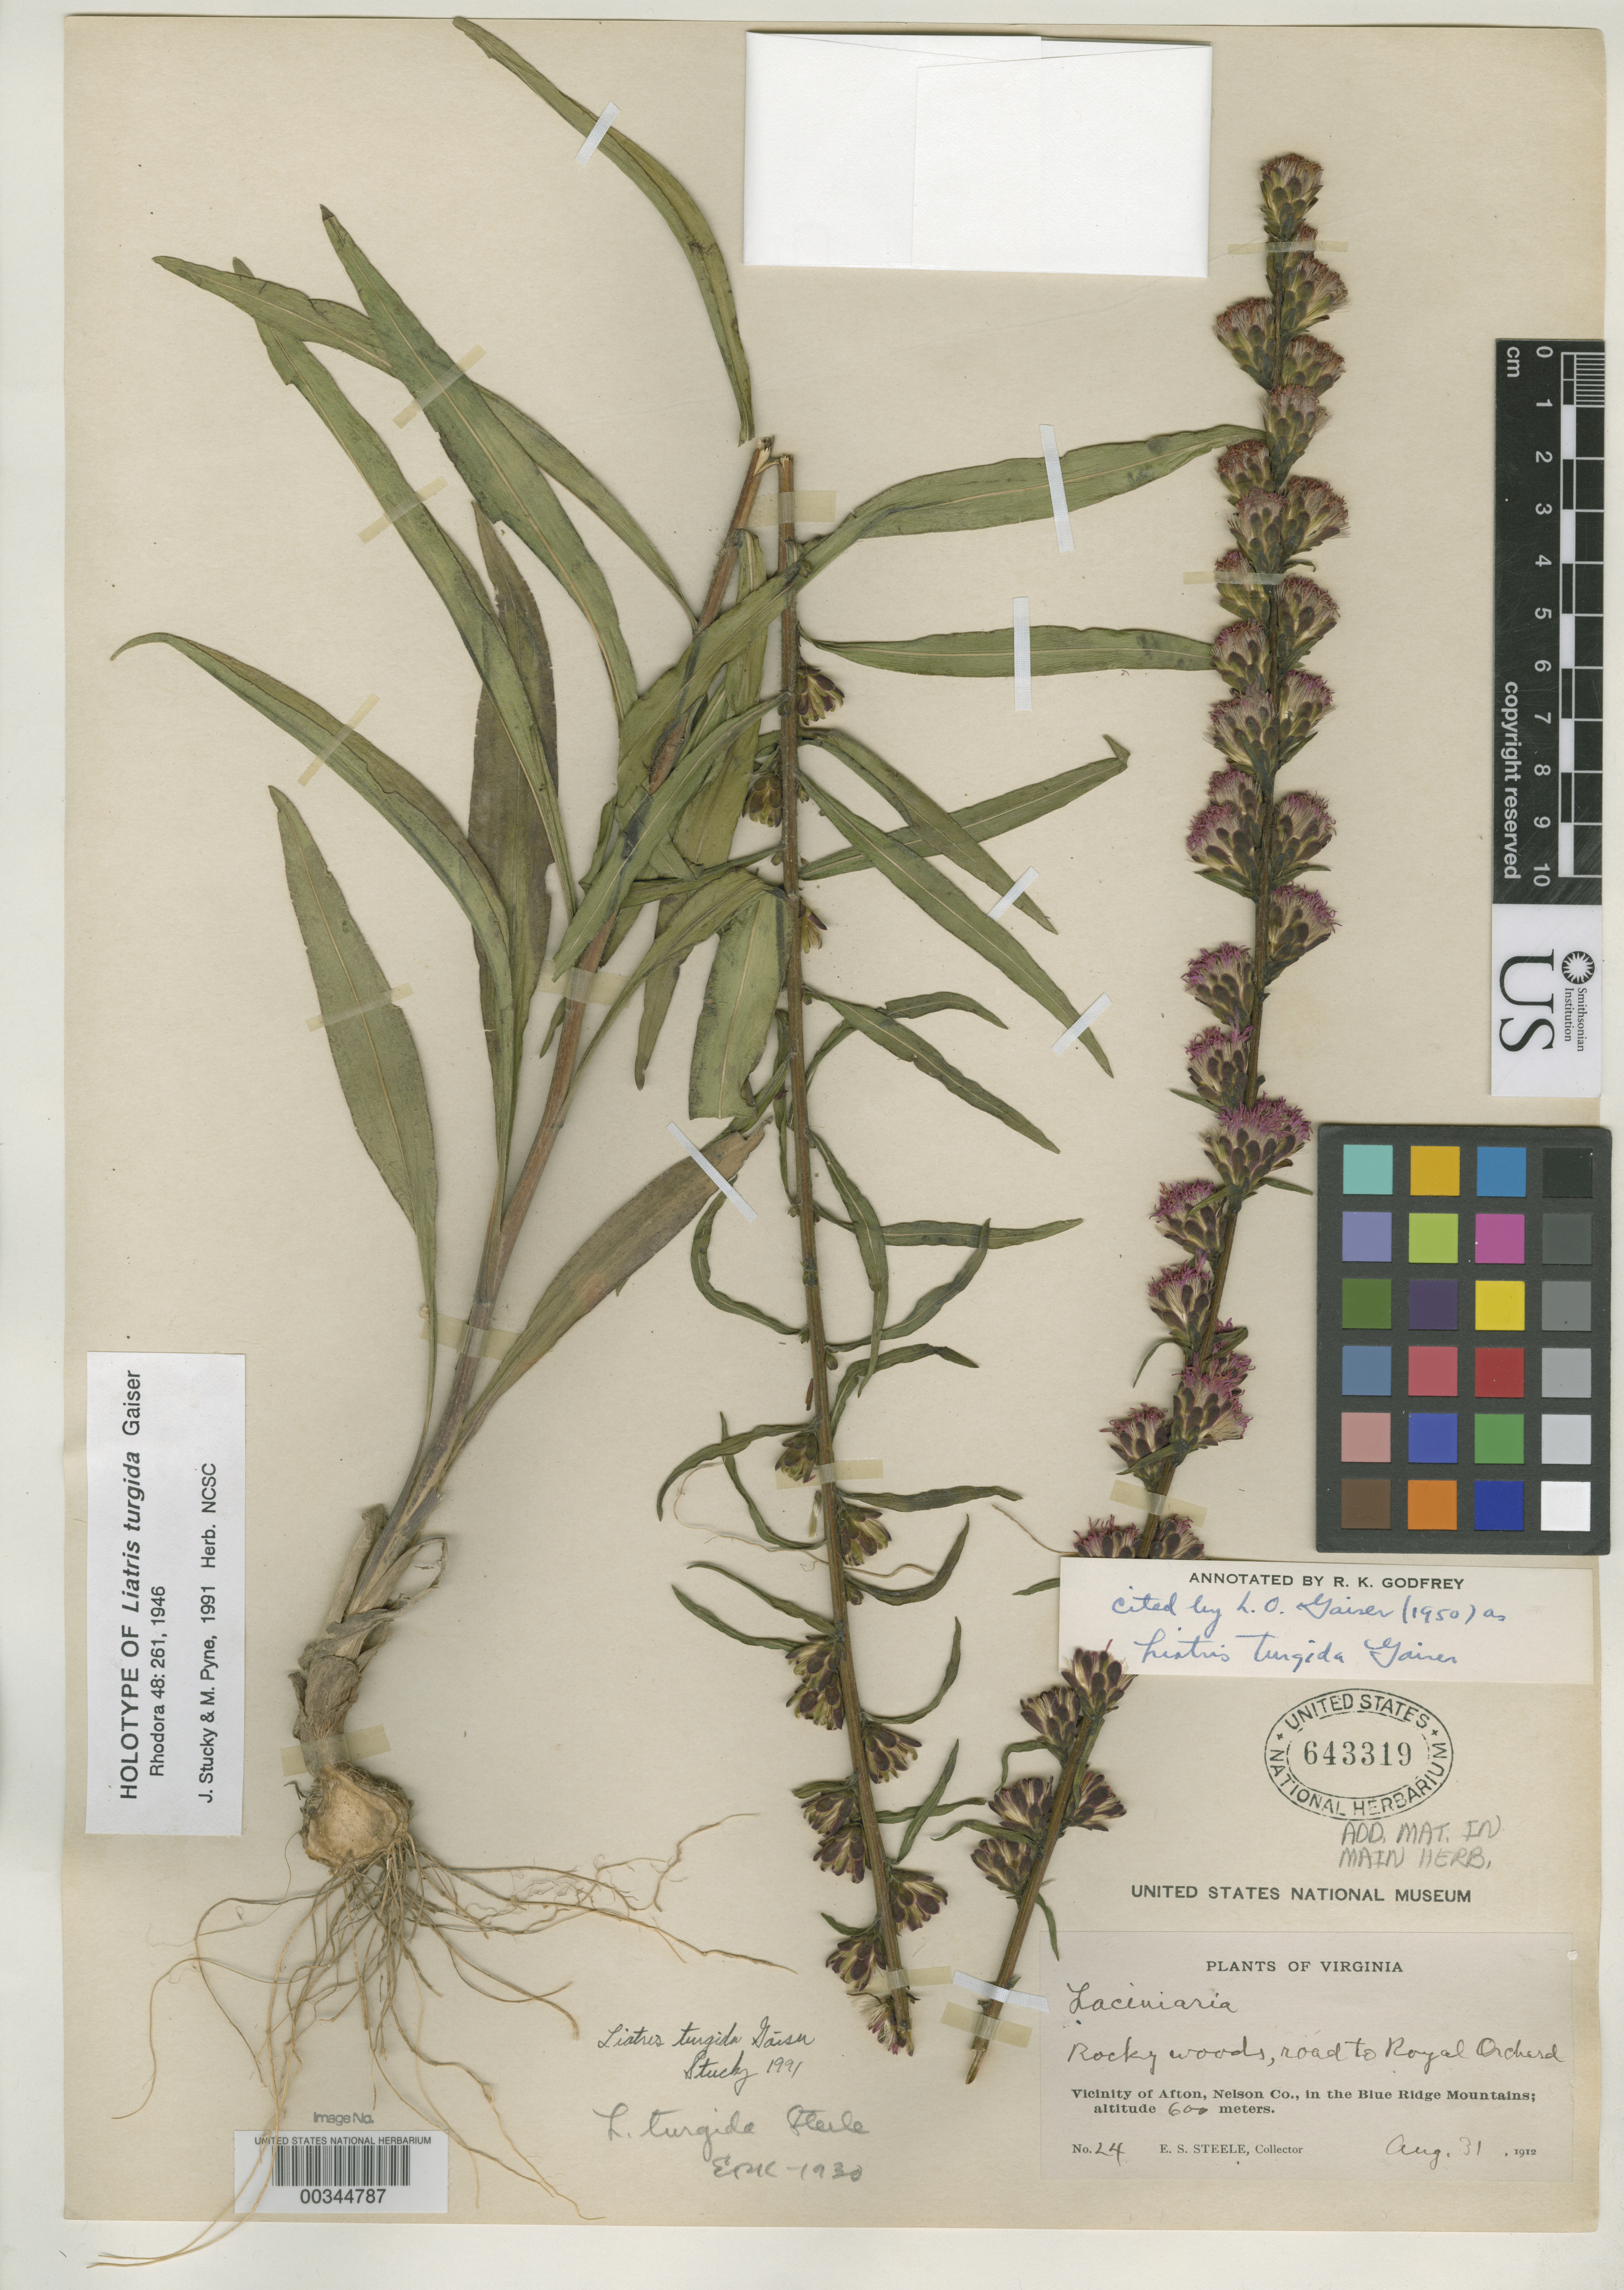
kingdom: Plantae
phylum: Tracheophyta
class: Magnoliopsida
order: Asterales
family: Asteraceae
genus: Liatris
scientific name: Liatris turgida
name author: Gaiser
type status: Holotype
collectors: E. Steele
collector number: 24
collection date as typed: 31 Aug 1912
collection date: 1912-08-31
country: United States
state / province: Virginia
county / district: Nelson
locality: Vicinity of Afton, Blue Ridge Mountains.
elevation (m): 600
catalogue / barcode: US 643319